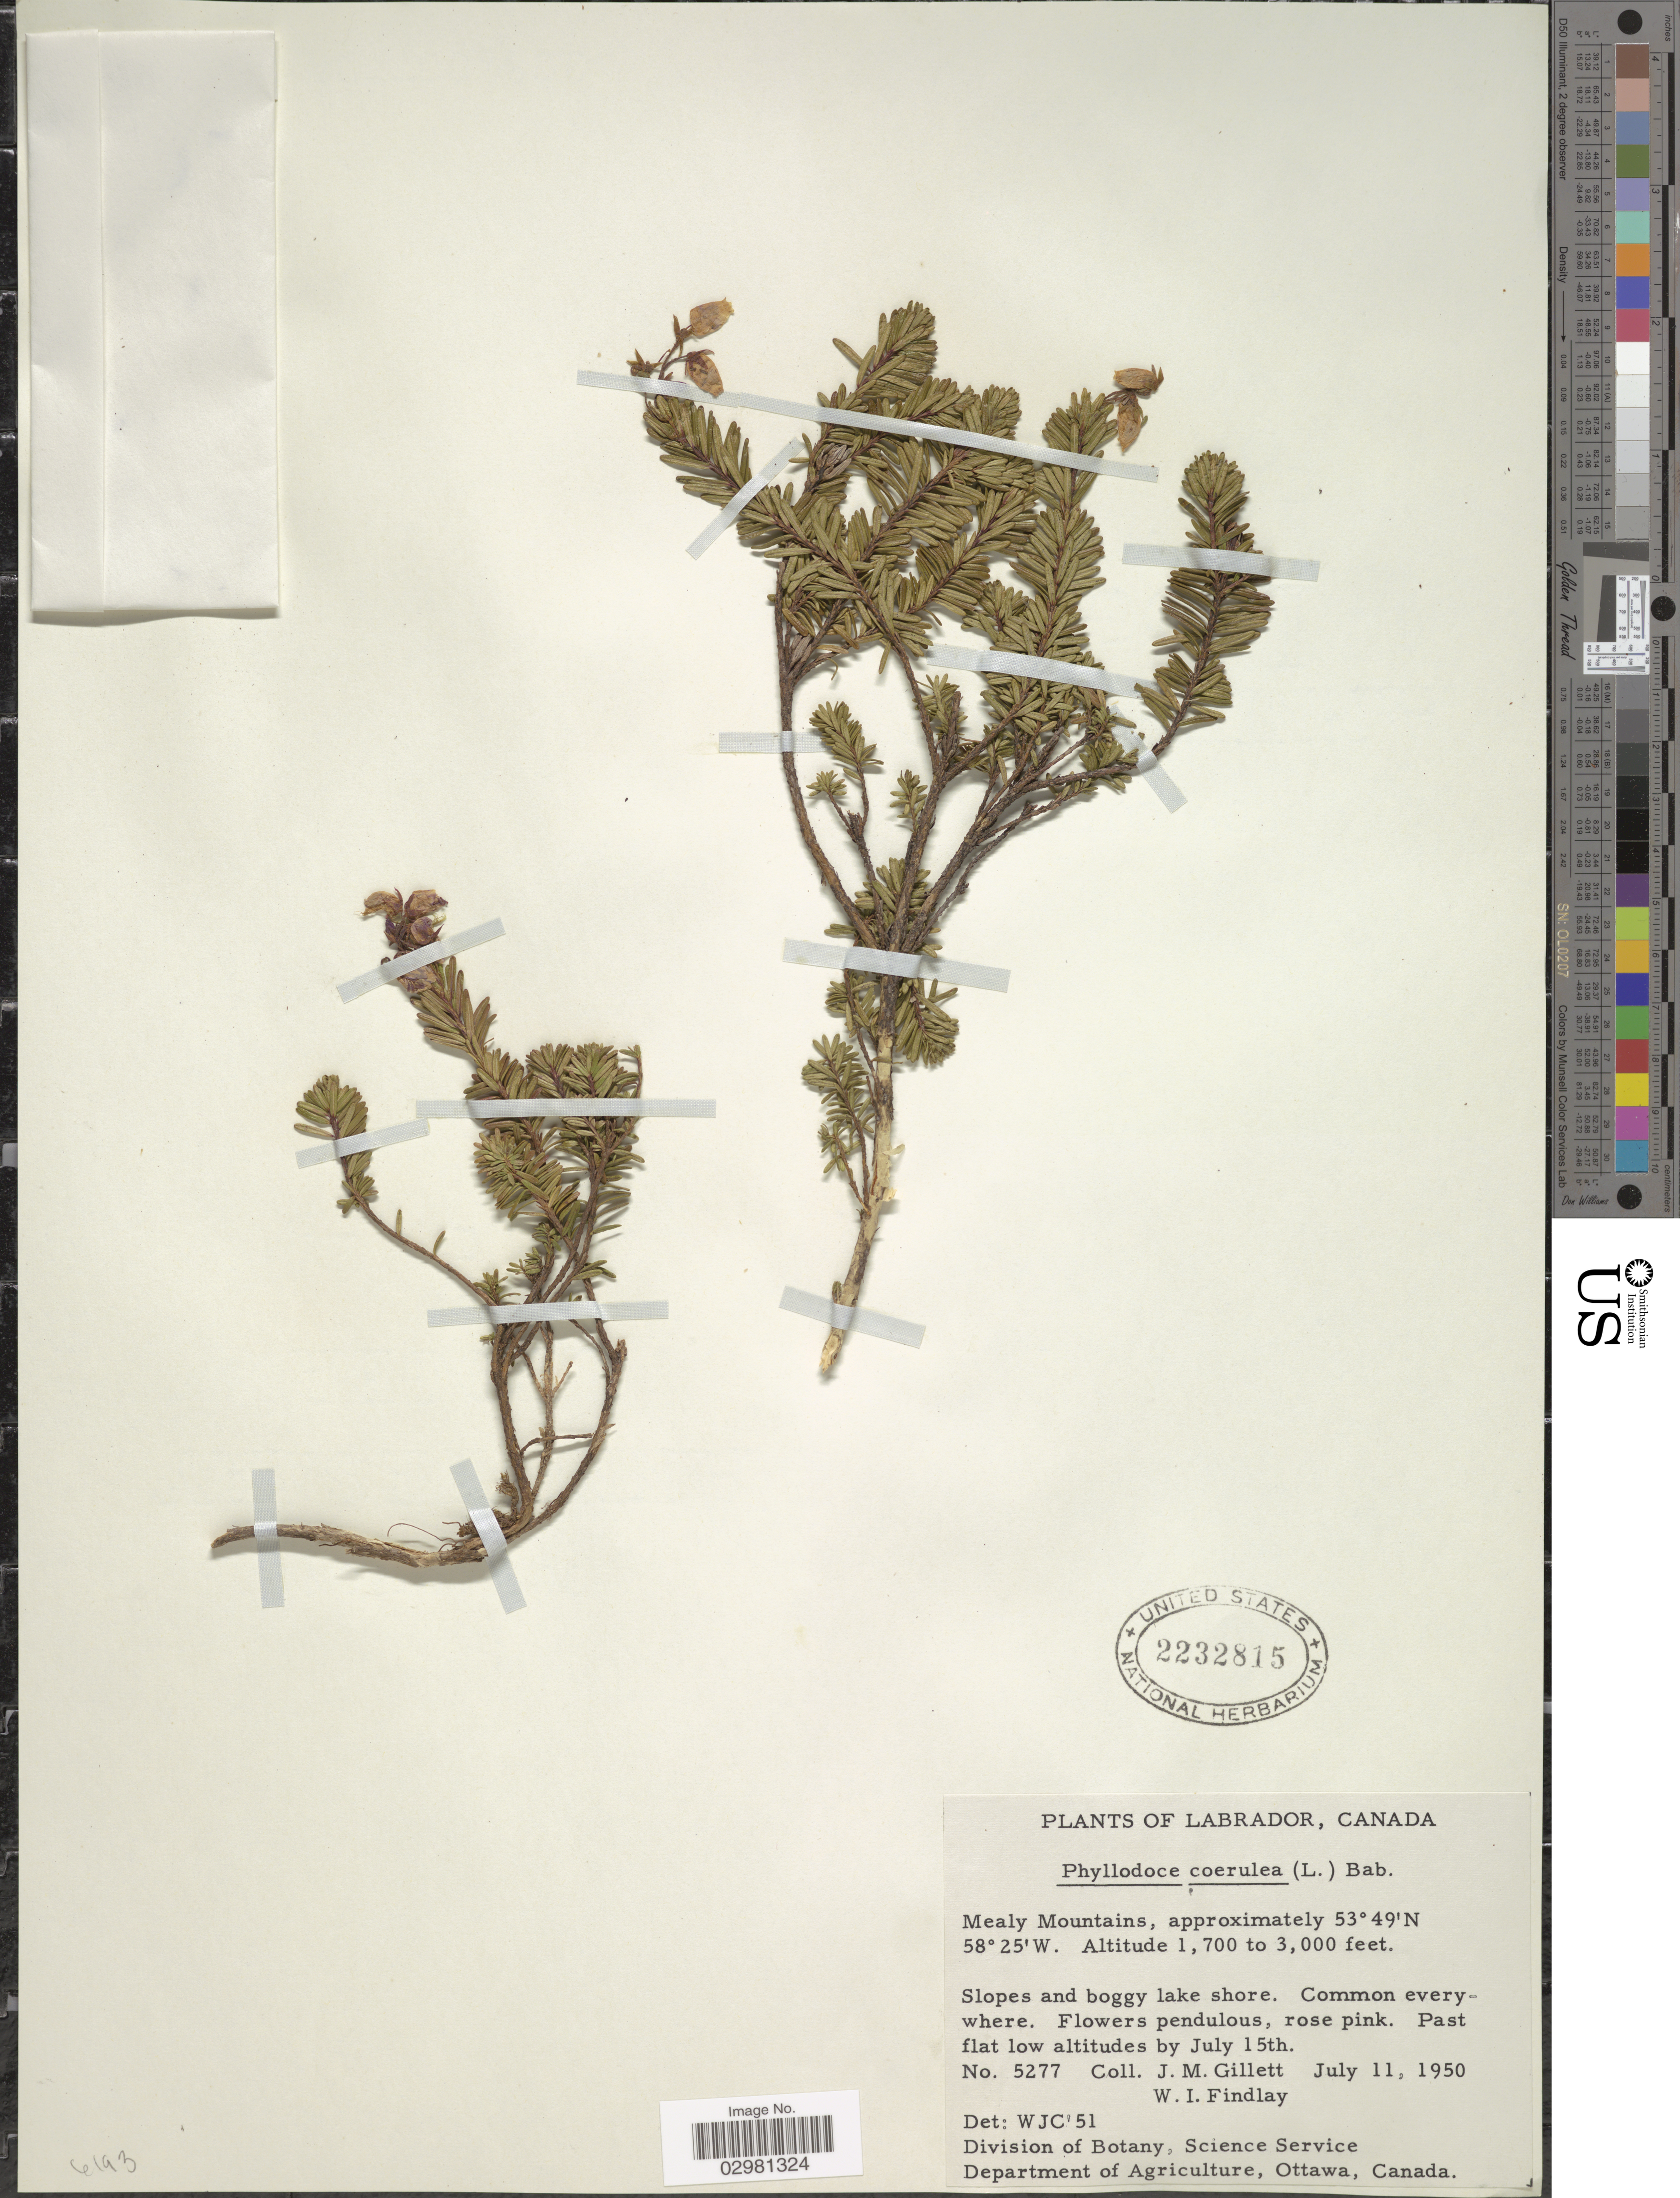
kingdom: Plantae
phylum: Tracheophyta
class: Magnoliopsida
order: Ericales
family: Ericaceae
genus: Phyllodoce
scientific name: Phyllodoce caerulea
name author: (L.) Bab.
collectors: J. M. Gillett & W. Findlay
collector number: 5277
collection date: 1950-07-11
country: Canada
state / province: Newfoundland and Labrador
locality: Labrador, Mealy Mountains.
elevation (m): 518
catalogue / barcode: US 2232815